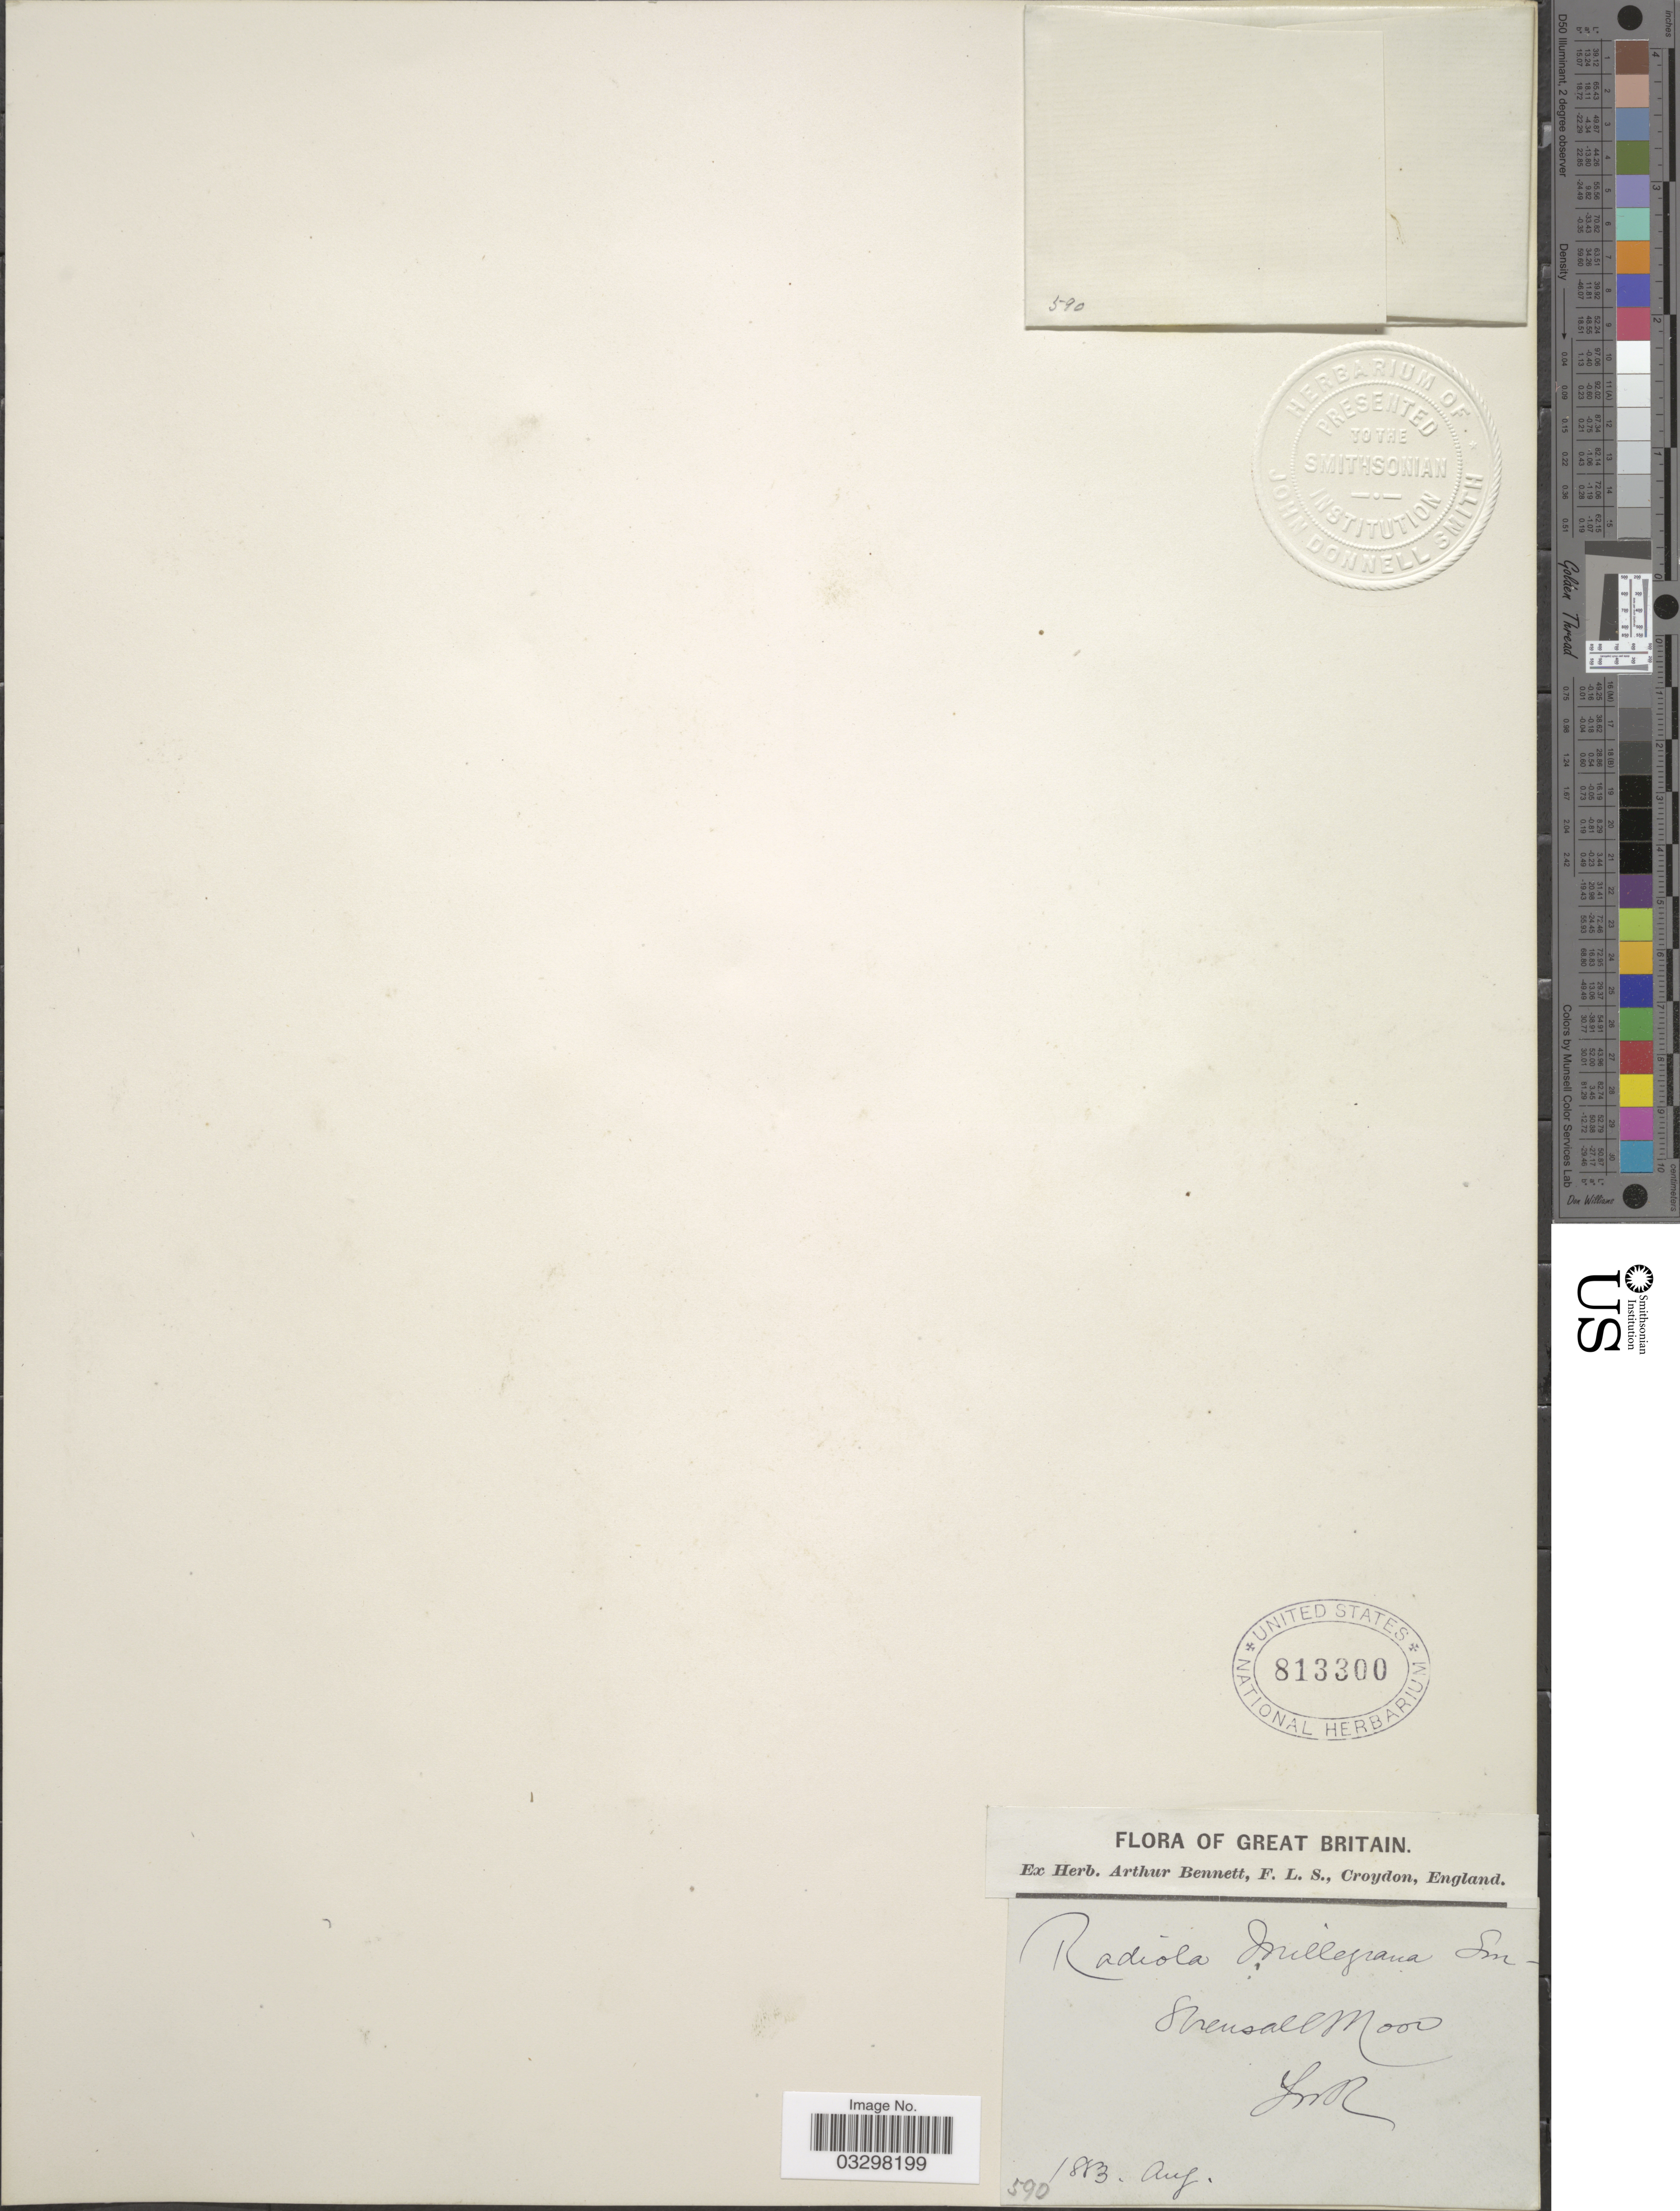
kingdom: Plantae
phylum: Tracheophyta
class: Magnoliopsida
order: Malpighiales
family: Linaceae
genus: Radiola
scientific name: Radiola millegrana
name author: Sm.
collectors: ex herb. Arthur Bennett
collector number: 590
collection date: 1883-08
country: United Kingdom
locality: Great Britain. Strensall Moor.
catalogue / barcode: US 813300